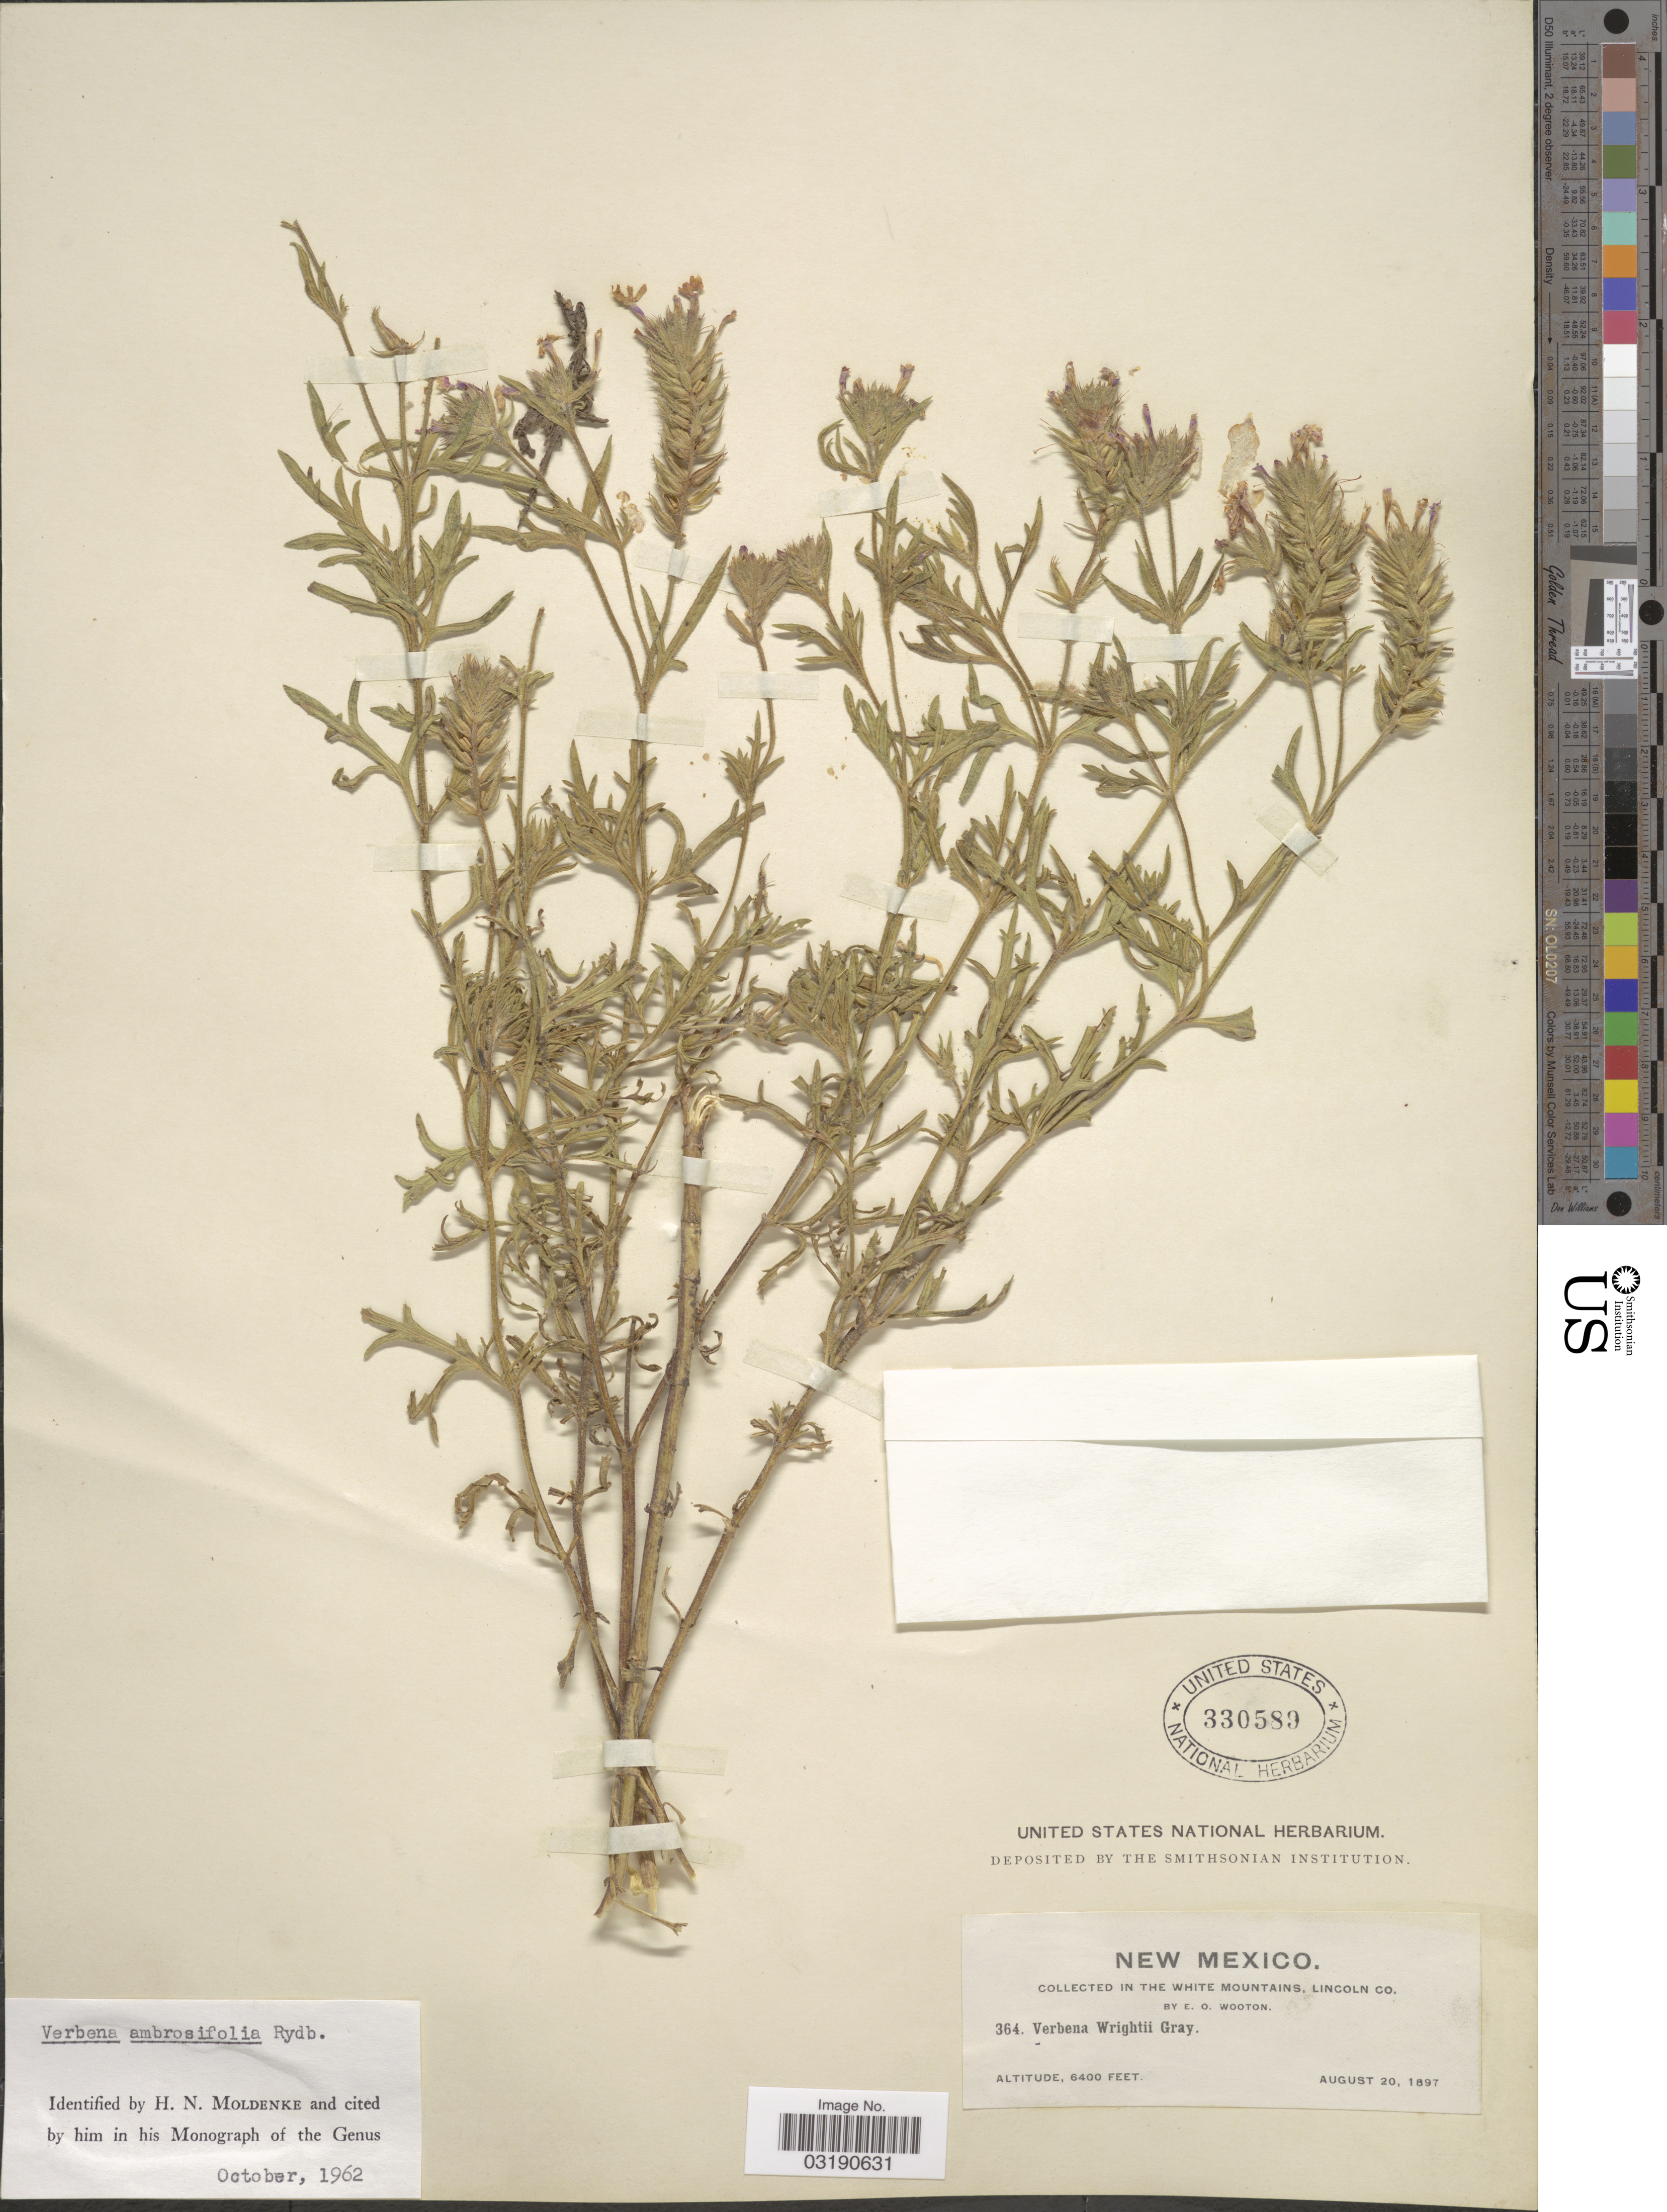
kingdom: Plantae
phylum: Tracheophyta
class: Magnoliopsida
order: Lamiales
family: Verbenaceae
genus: Verbena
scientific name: Verbena ambrosiifolia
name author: Rydb. ex Small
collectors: E. O. Wooton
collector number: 364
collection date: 1897-08-20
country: United States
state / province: New Mexico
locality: In the White Mountains, Lincoln Co.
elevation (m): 1951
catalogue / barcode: US 330589